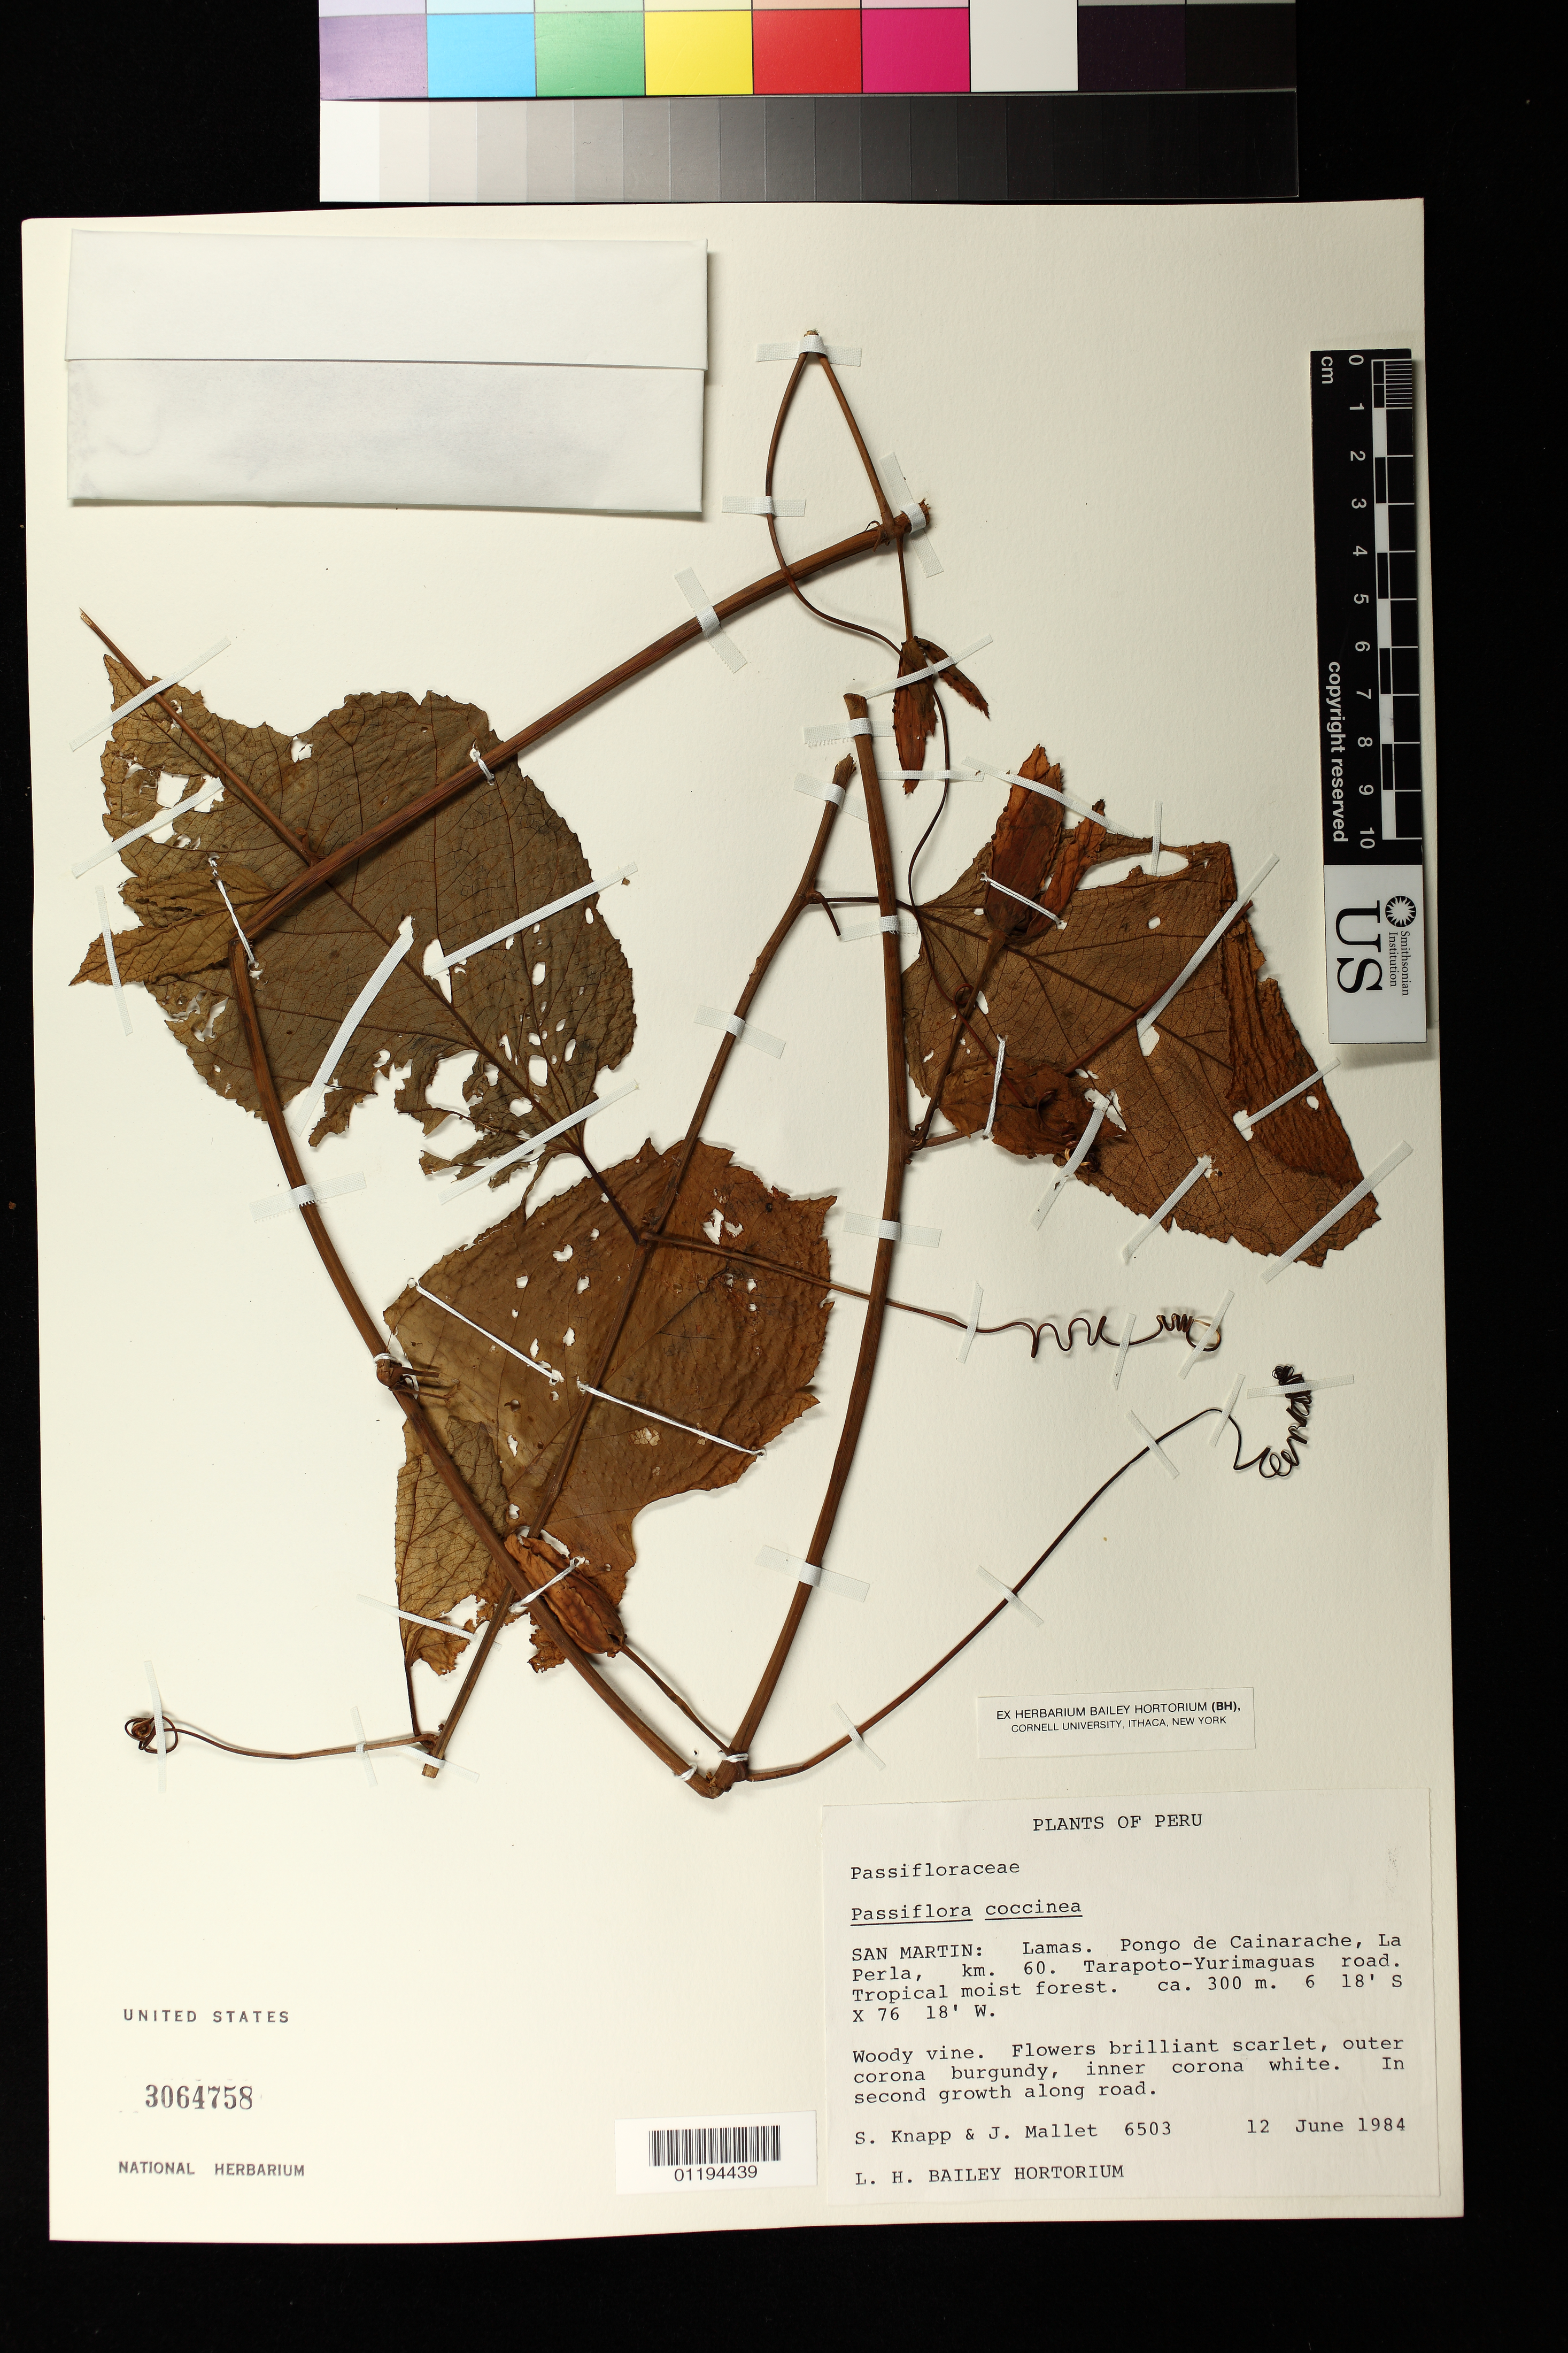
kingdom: Plantae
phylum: Tracheophyta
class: Magnoliopsida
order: Malpighiales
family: Passifloraceae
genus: Passiflora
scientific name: Passiflora coccinea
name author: Aubl.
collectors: S. Knapp & J. Mallett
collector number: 6503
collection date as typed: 06 Dec 1984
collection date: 1984-12-06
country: Peru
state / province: San Martín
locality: San Martin. Lamas. Pongo de Cainarache, La Perla, km. 60. Tarapoto-Yurimaguas Road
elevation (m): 300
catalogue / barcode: US 3064758